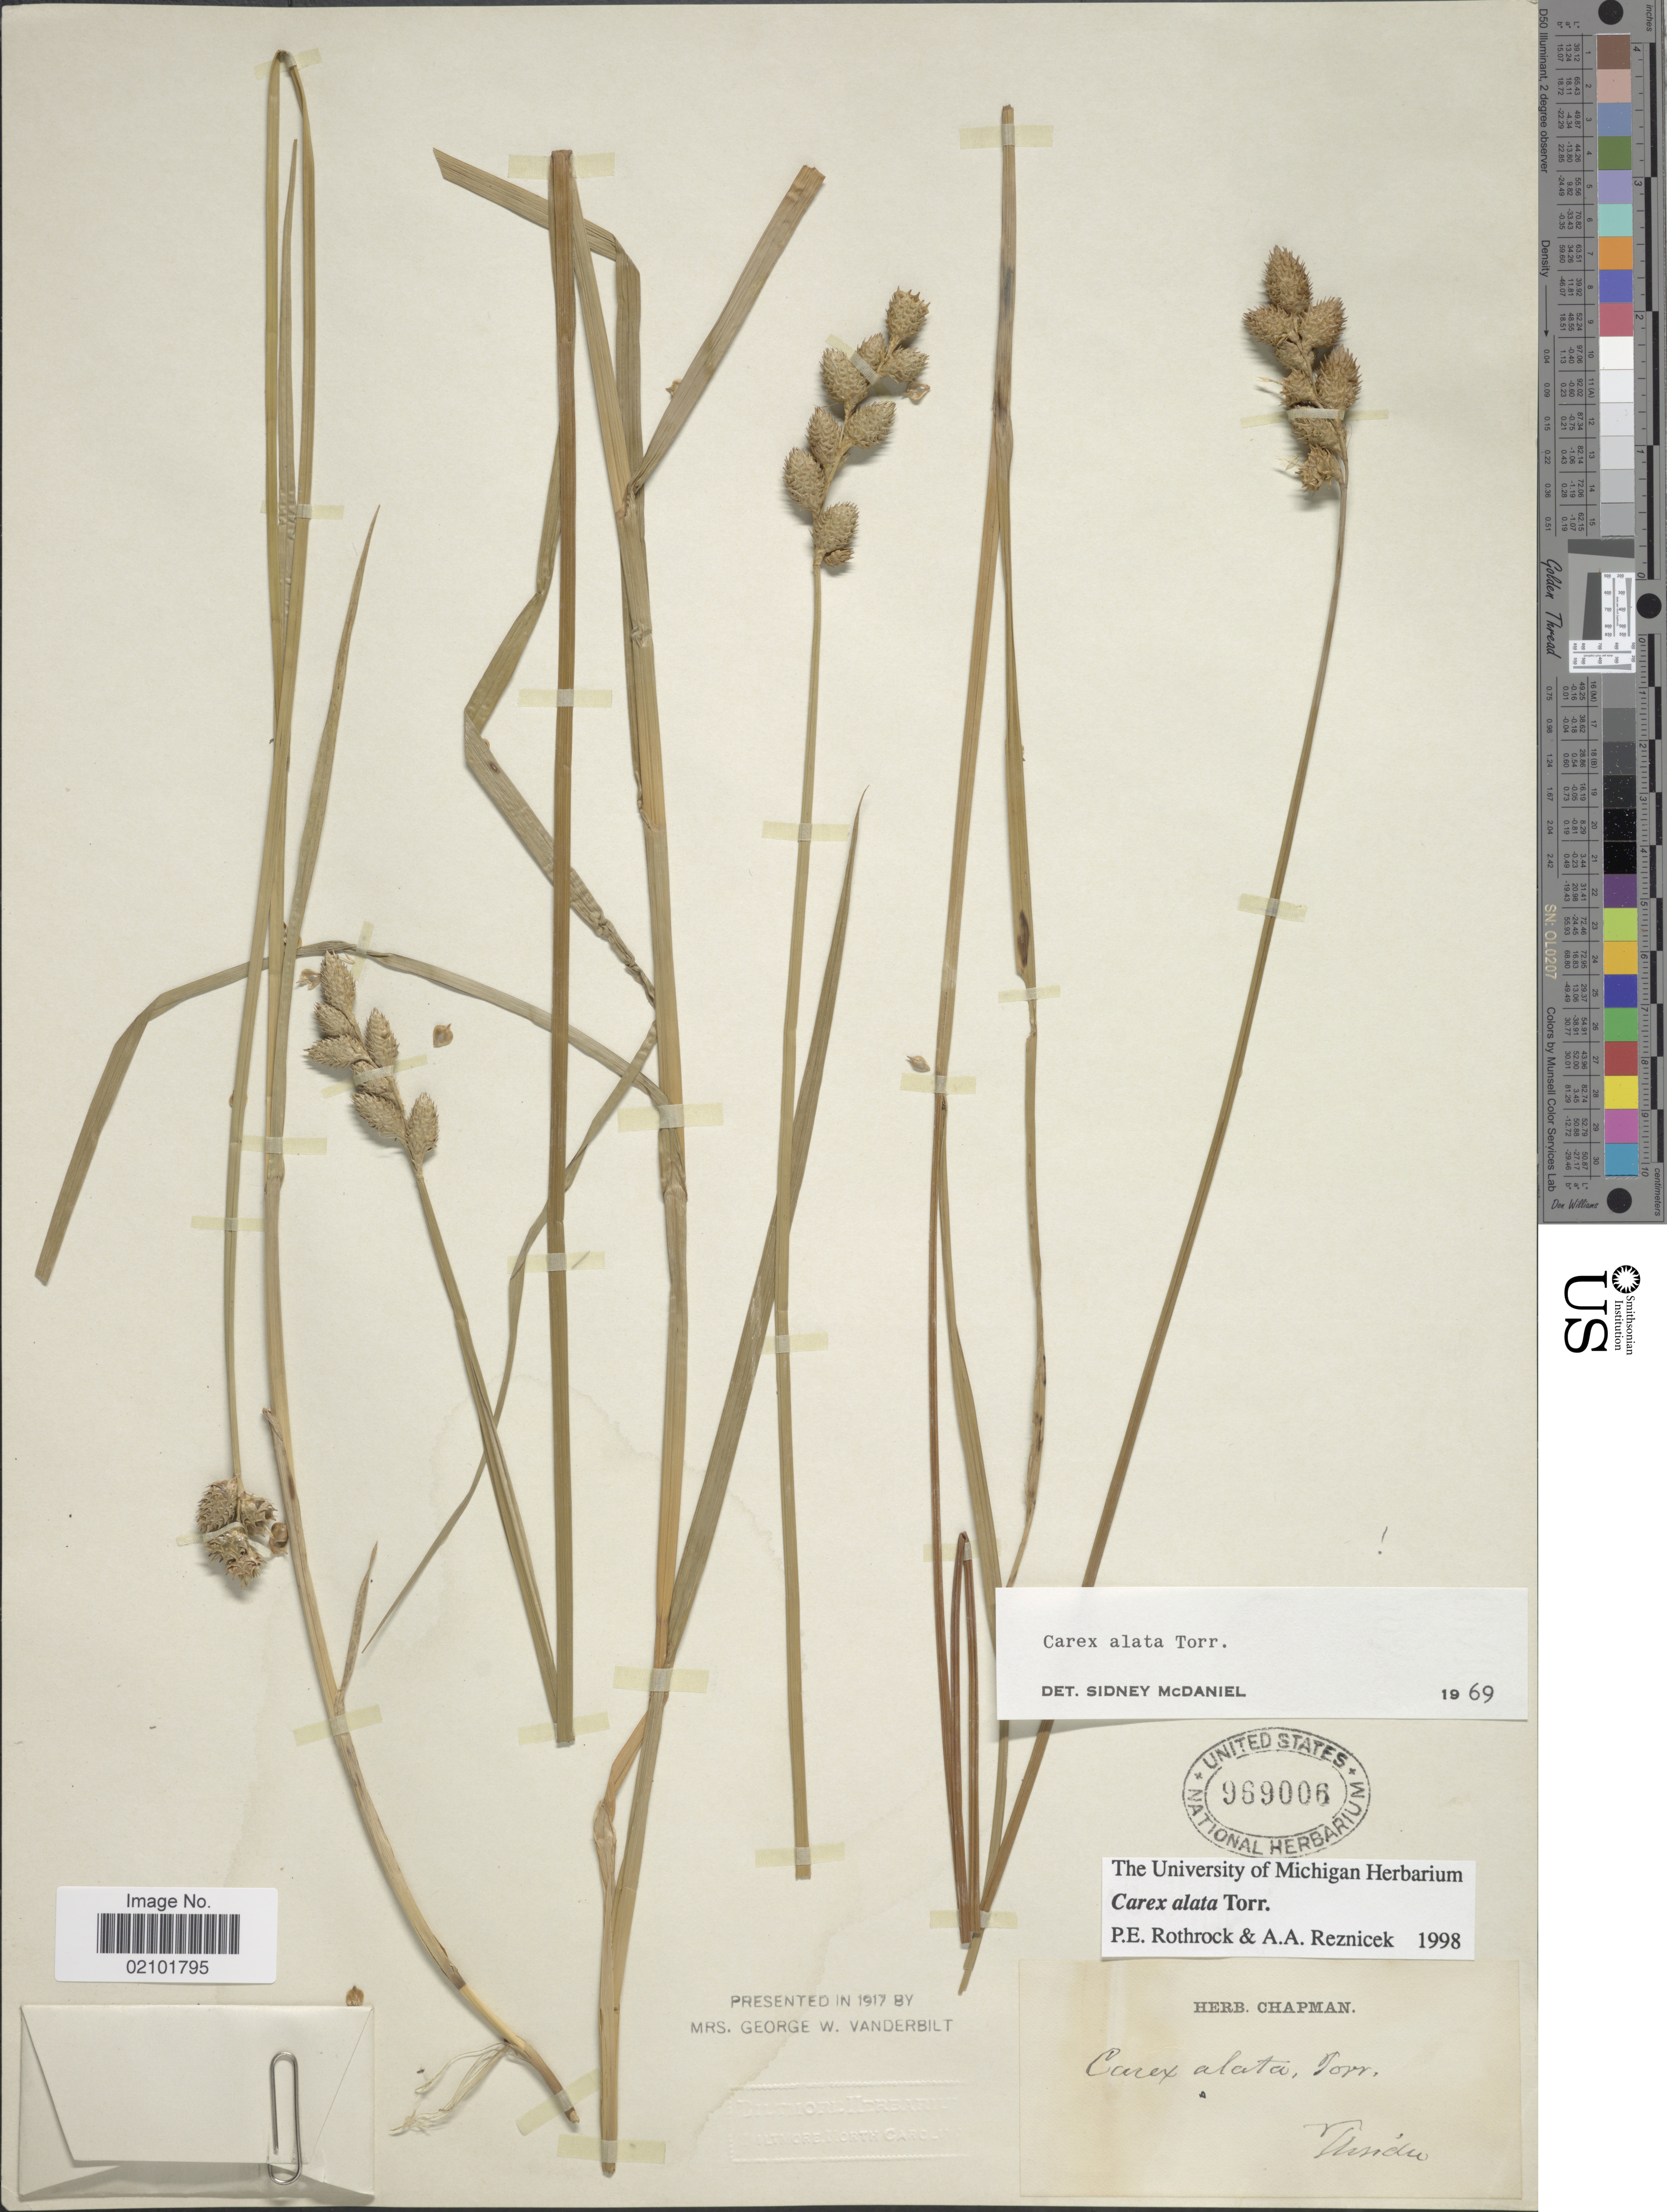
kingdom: Plantae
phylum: Tracheophyta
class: Liliopsida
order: Poales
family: Cyperaceae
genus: Carex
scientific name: Carex alata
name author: Torr.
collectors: ex herb. Chapman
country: United States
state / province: Florida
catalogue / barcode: US 969006